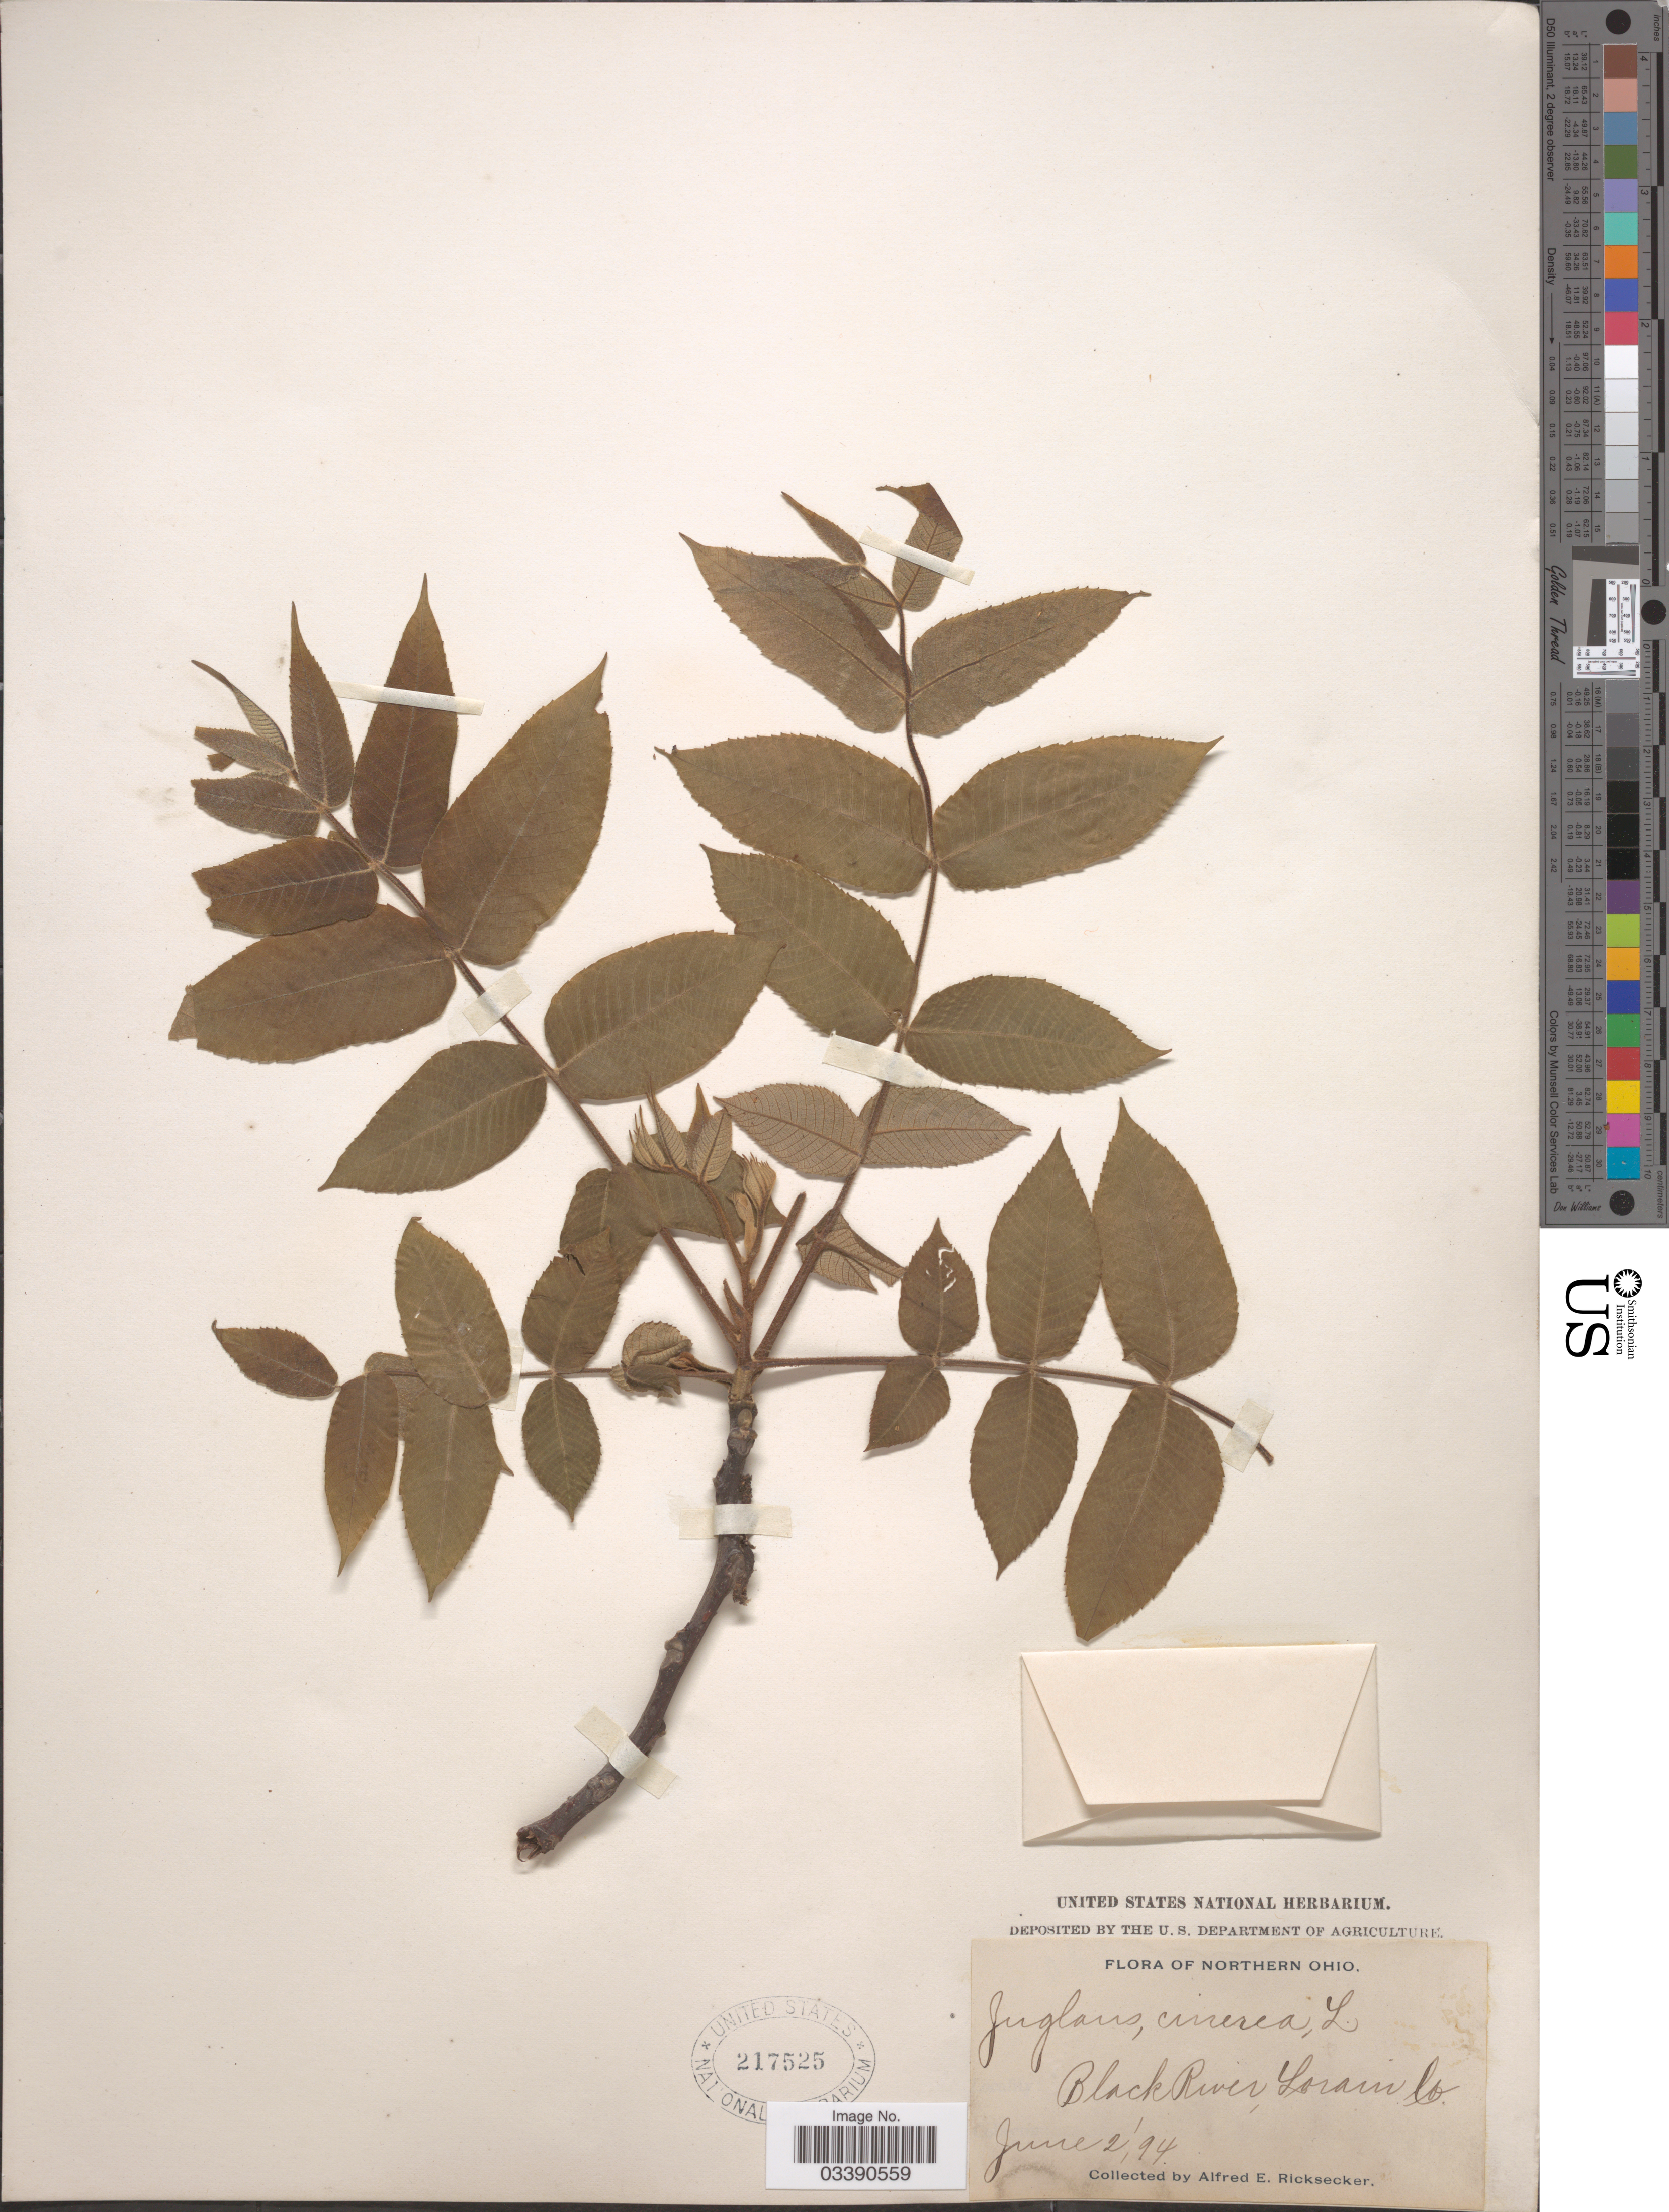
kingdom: Plantae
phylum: Tracheophyta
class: Magnoliopsida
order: Fagales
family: Juglandaceae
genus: Juglans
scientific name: Juglans cinerea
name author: L.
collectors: A. E. Ricksecker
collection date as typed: Transcribed d/m/y: 2/6/94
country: United States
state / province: Ohio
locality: Northern Ohio. Black River, Lorain Co.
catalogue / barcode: US 217525